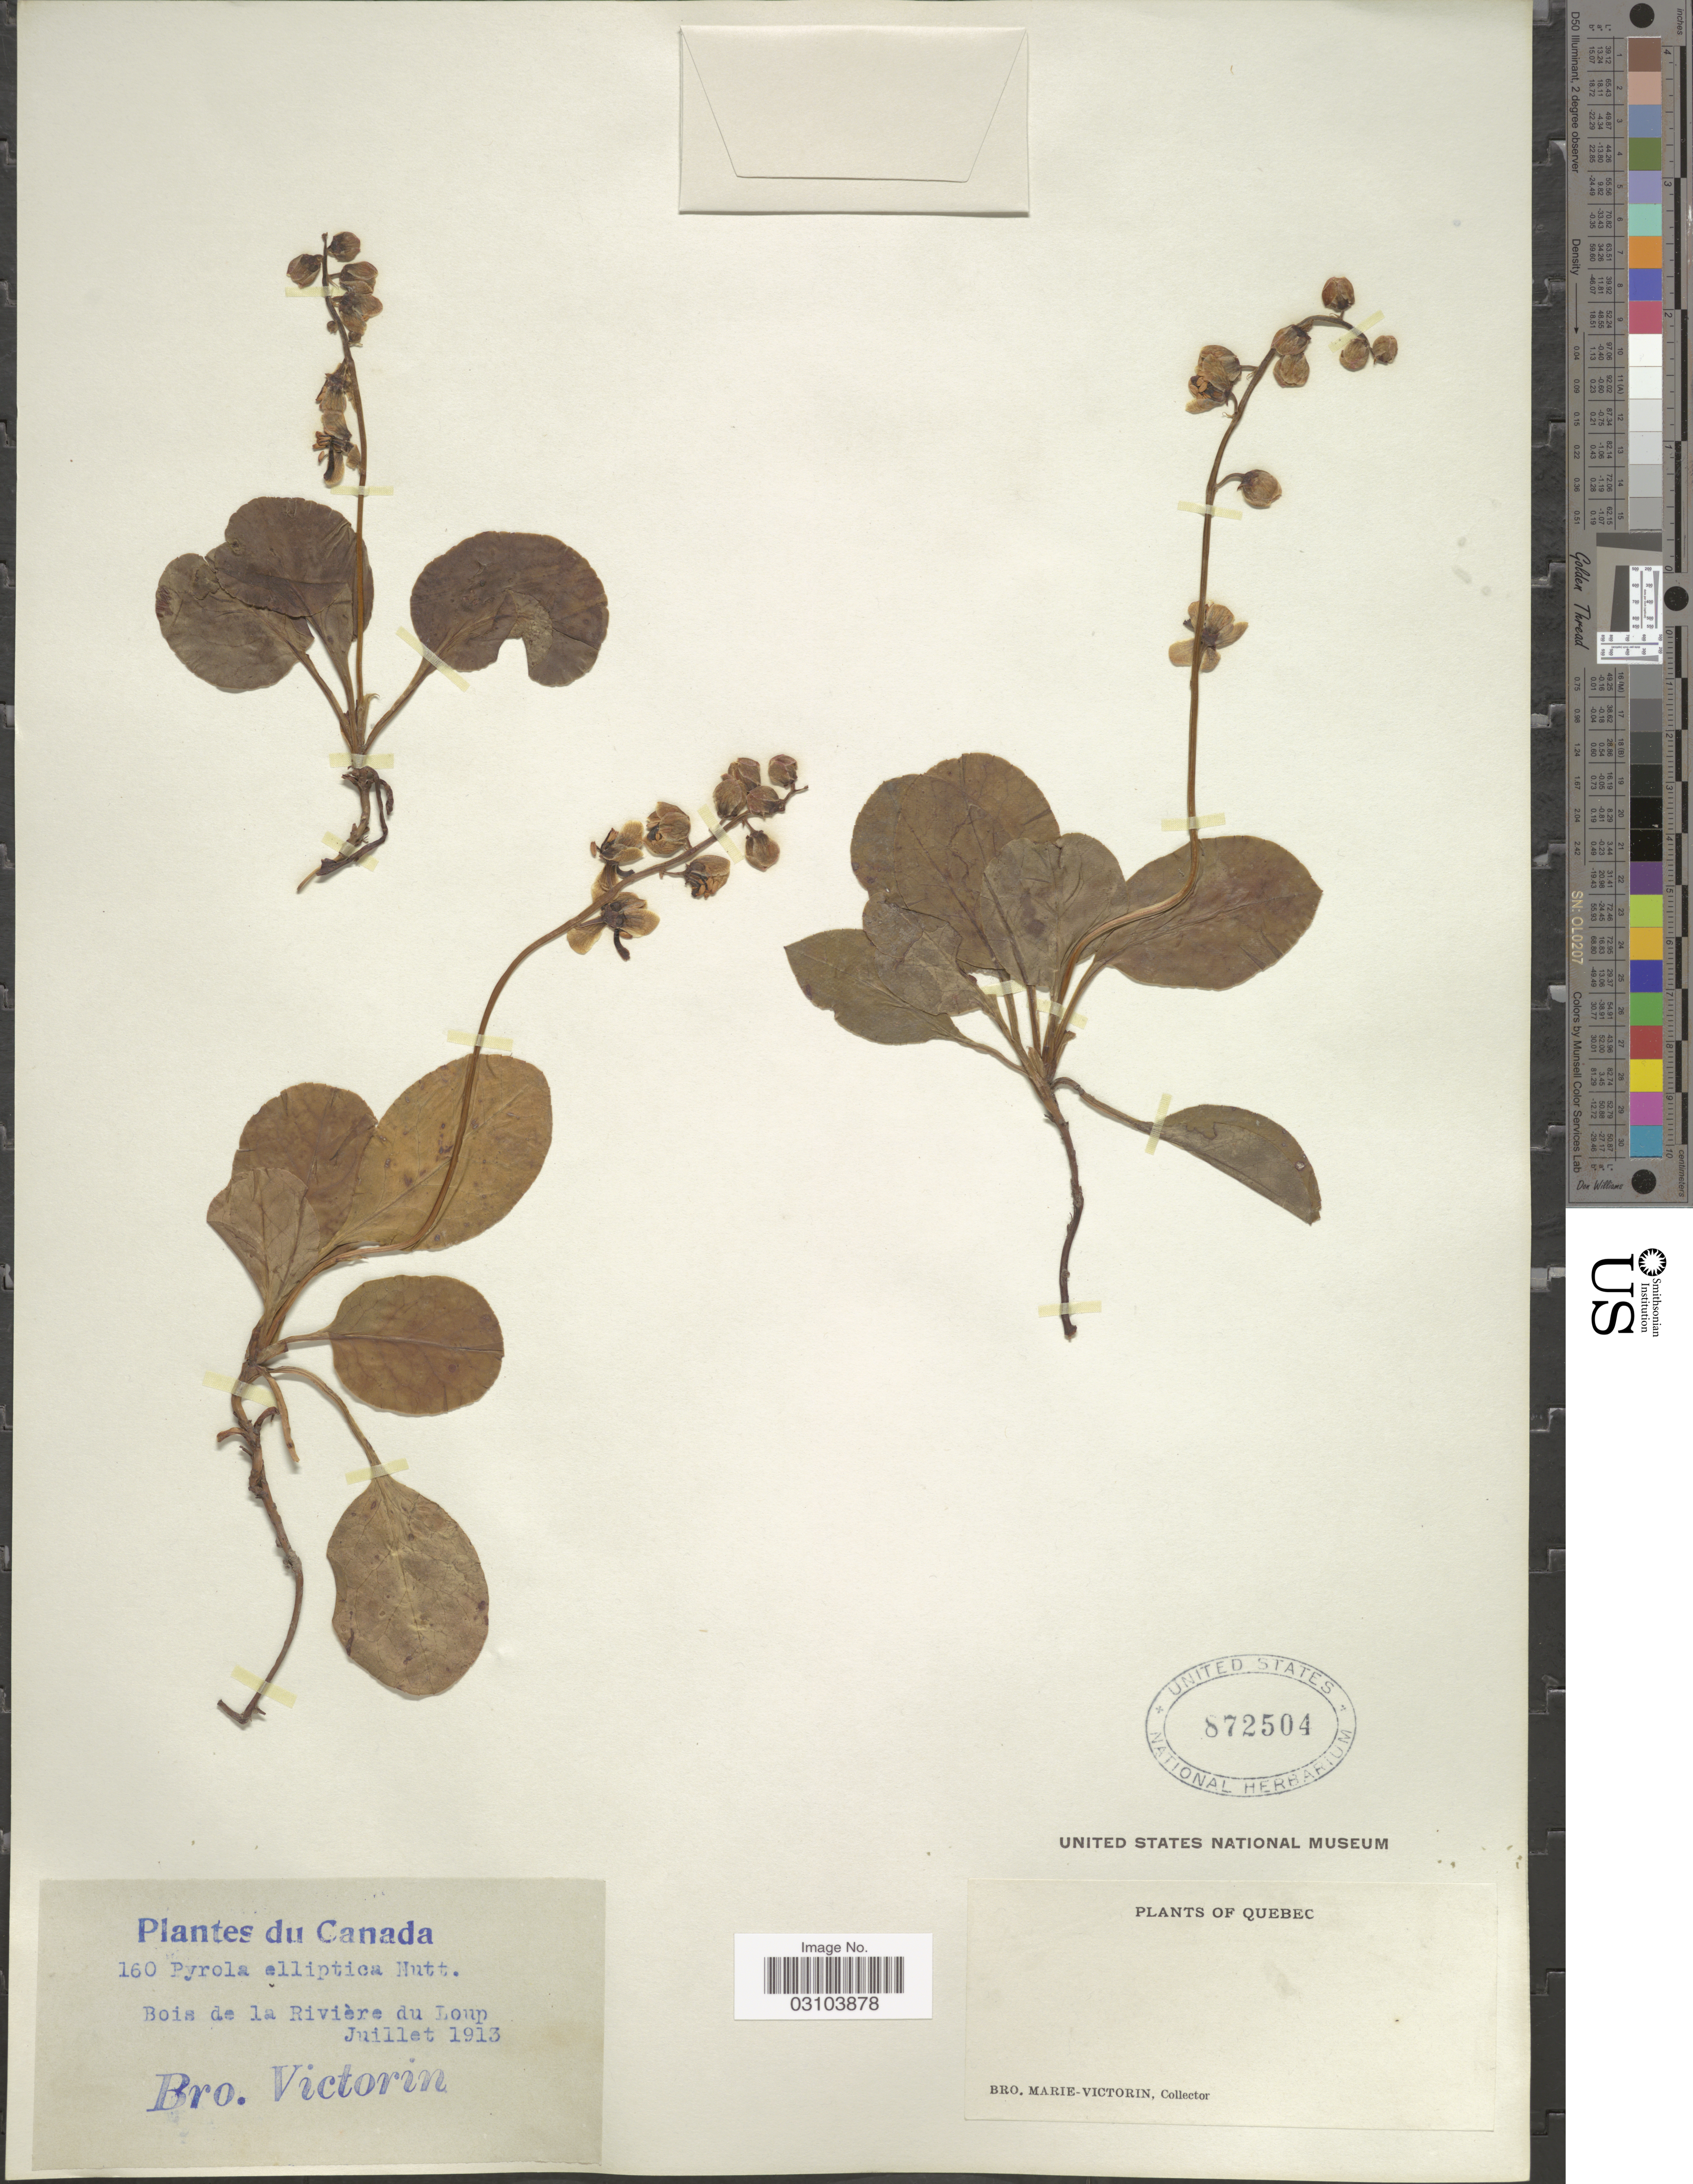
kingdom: Plantae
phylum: Tracheophyta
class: Magnoliopsida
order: Ericales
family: Ericaceae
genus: Pyrola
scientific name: Pyrola elliptica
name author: Nutt.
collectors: Fr. Marie-Victorin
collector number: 160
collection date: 1913-07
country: Canada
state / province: Quebec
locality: Bois de la Rivière du Loup.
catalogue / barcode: US 872504